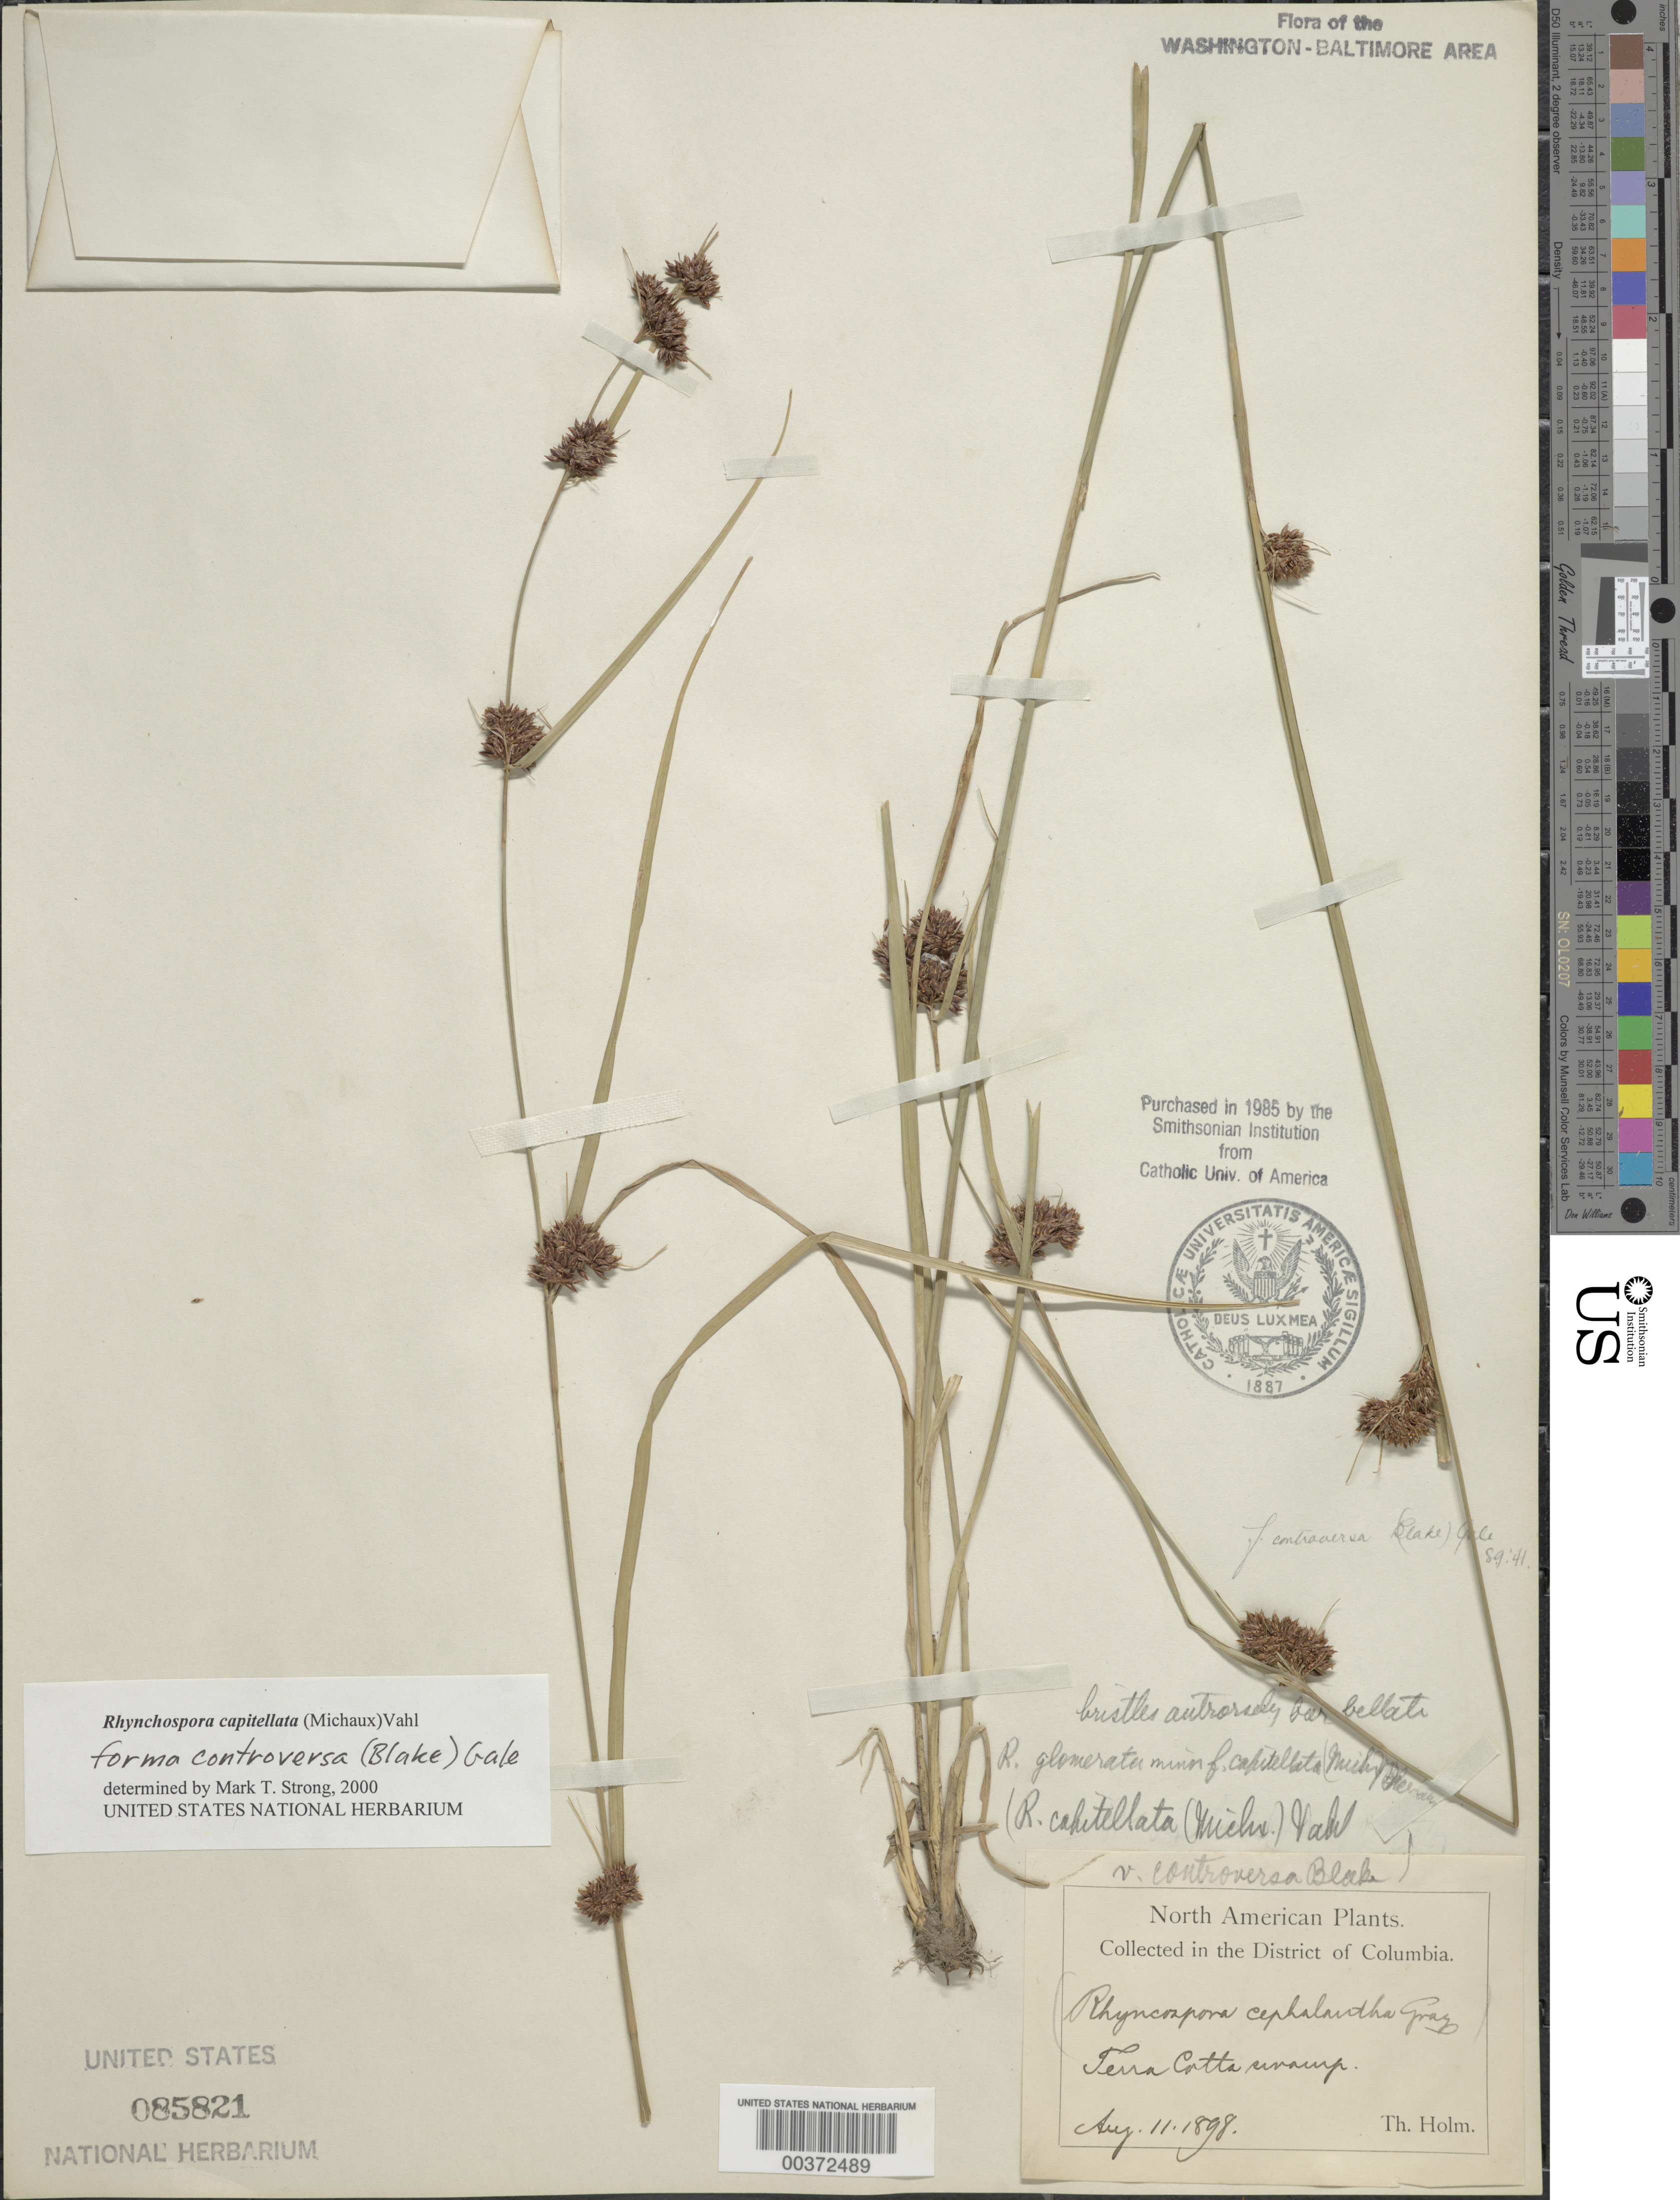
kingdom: Plantae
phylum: Tracheophyta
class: Liliopsida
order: Poales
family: Cyperaceae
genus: Rhynchospora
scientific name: Rhynchospora capitellata f. controversa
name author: (Michx.) Vahl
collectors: T. Holm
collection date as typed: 11 Aug 1898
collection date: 1898-08-11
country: United States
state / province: District of Columbia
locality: Terra Cotta Swamp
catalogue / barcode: US 85821